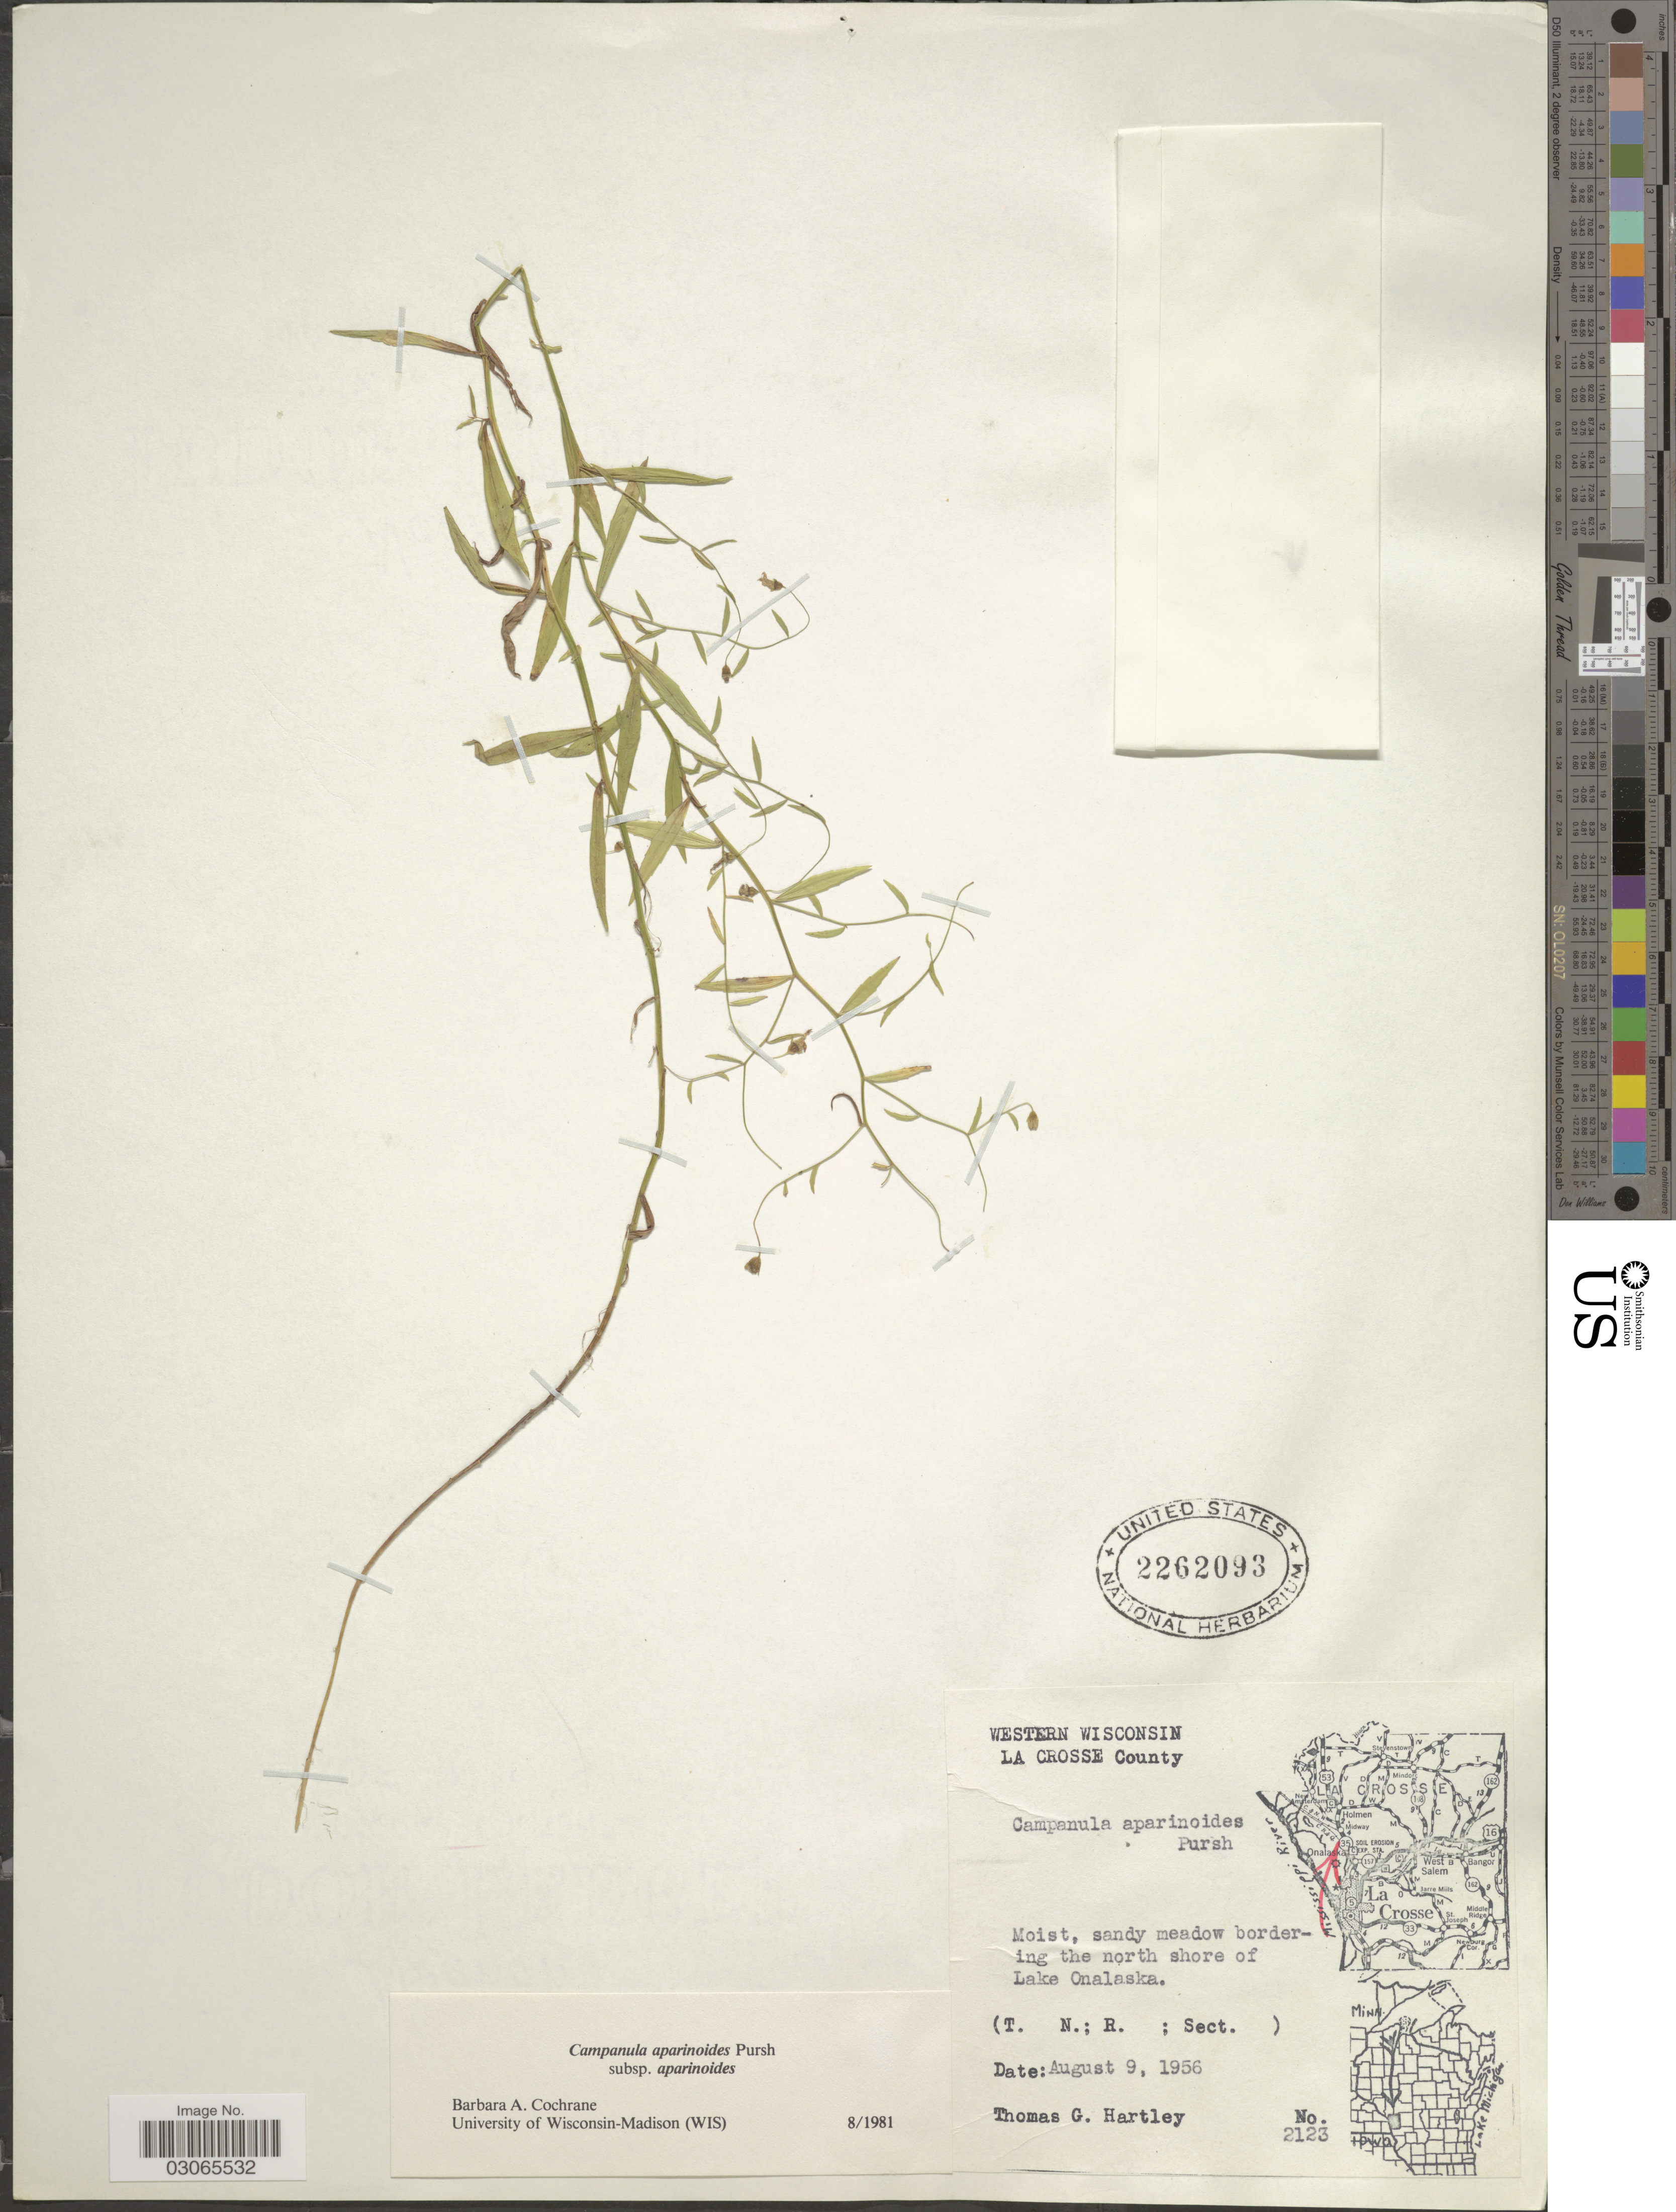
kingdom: Plantae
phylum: Tracheophyta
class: Magnoliopsida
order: Asterales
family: Campanulaceae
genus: Campanula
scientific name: Campanula aparinoides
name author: Pursh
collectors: T. G. Hartley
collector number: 2123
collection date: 1956-08-09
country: United States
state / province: Wisconsin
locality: Western Wisconsin. La Crosse County. Moist, sandy meadow bordering the north shore of Lake Onalaska.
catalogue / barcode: US 2262093